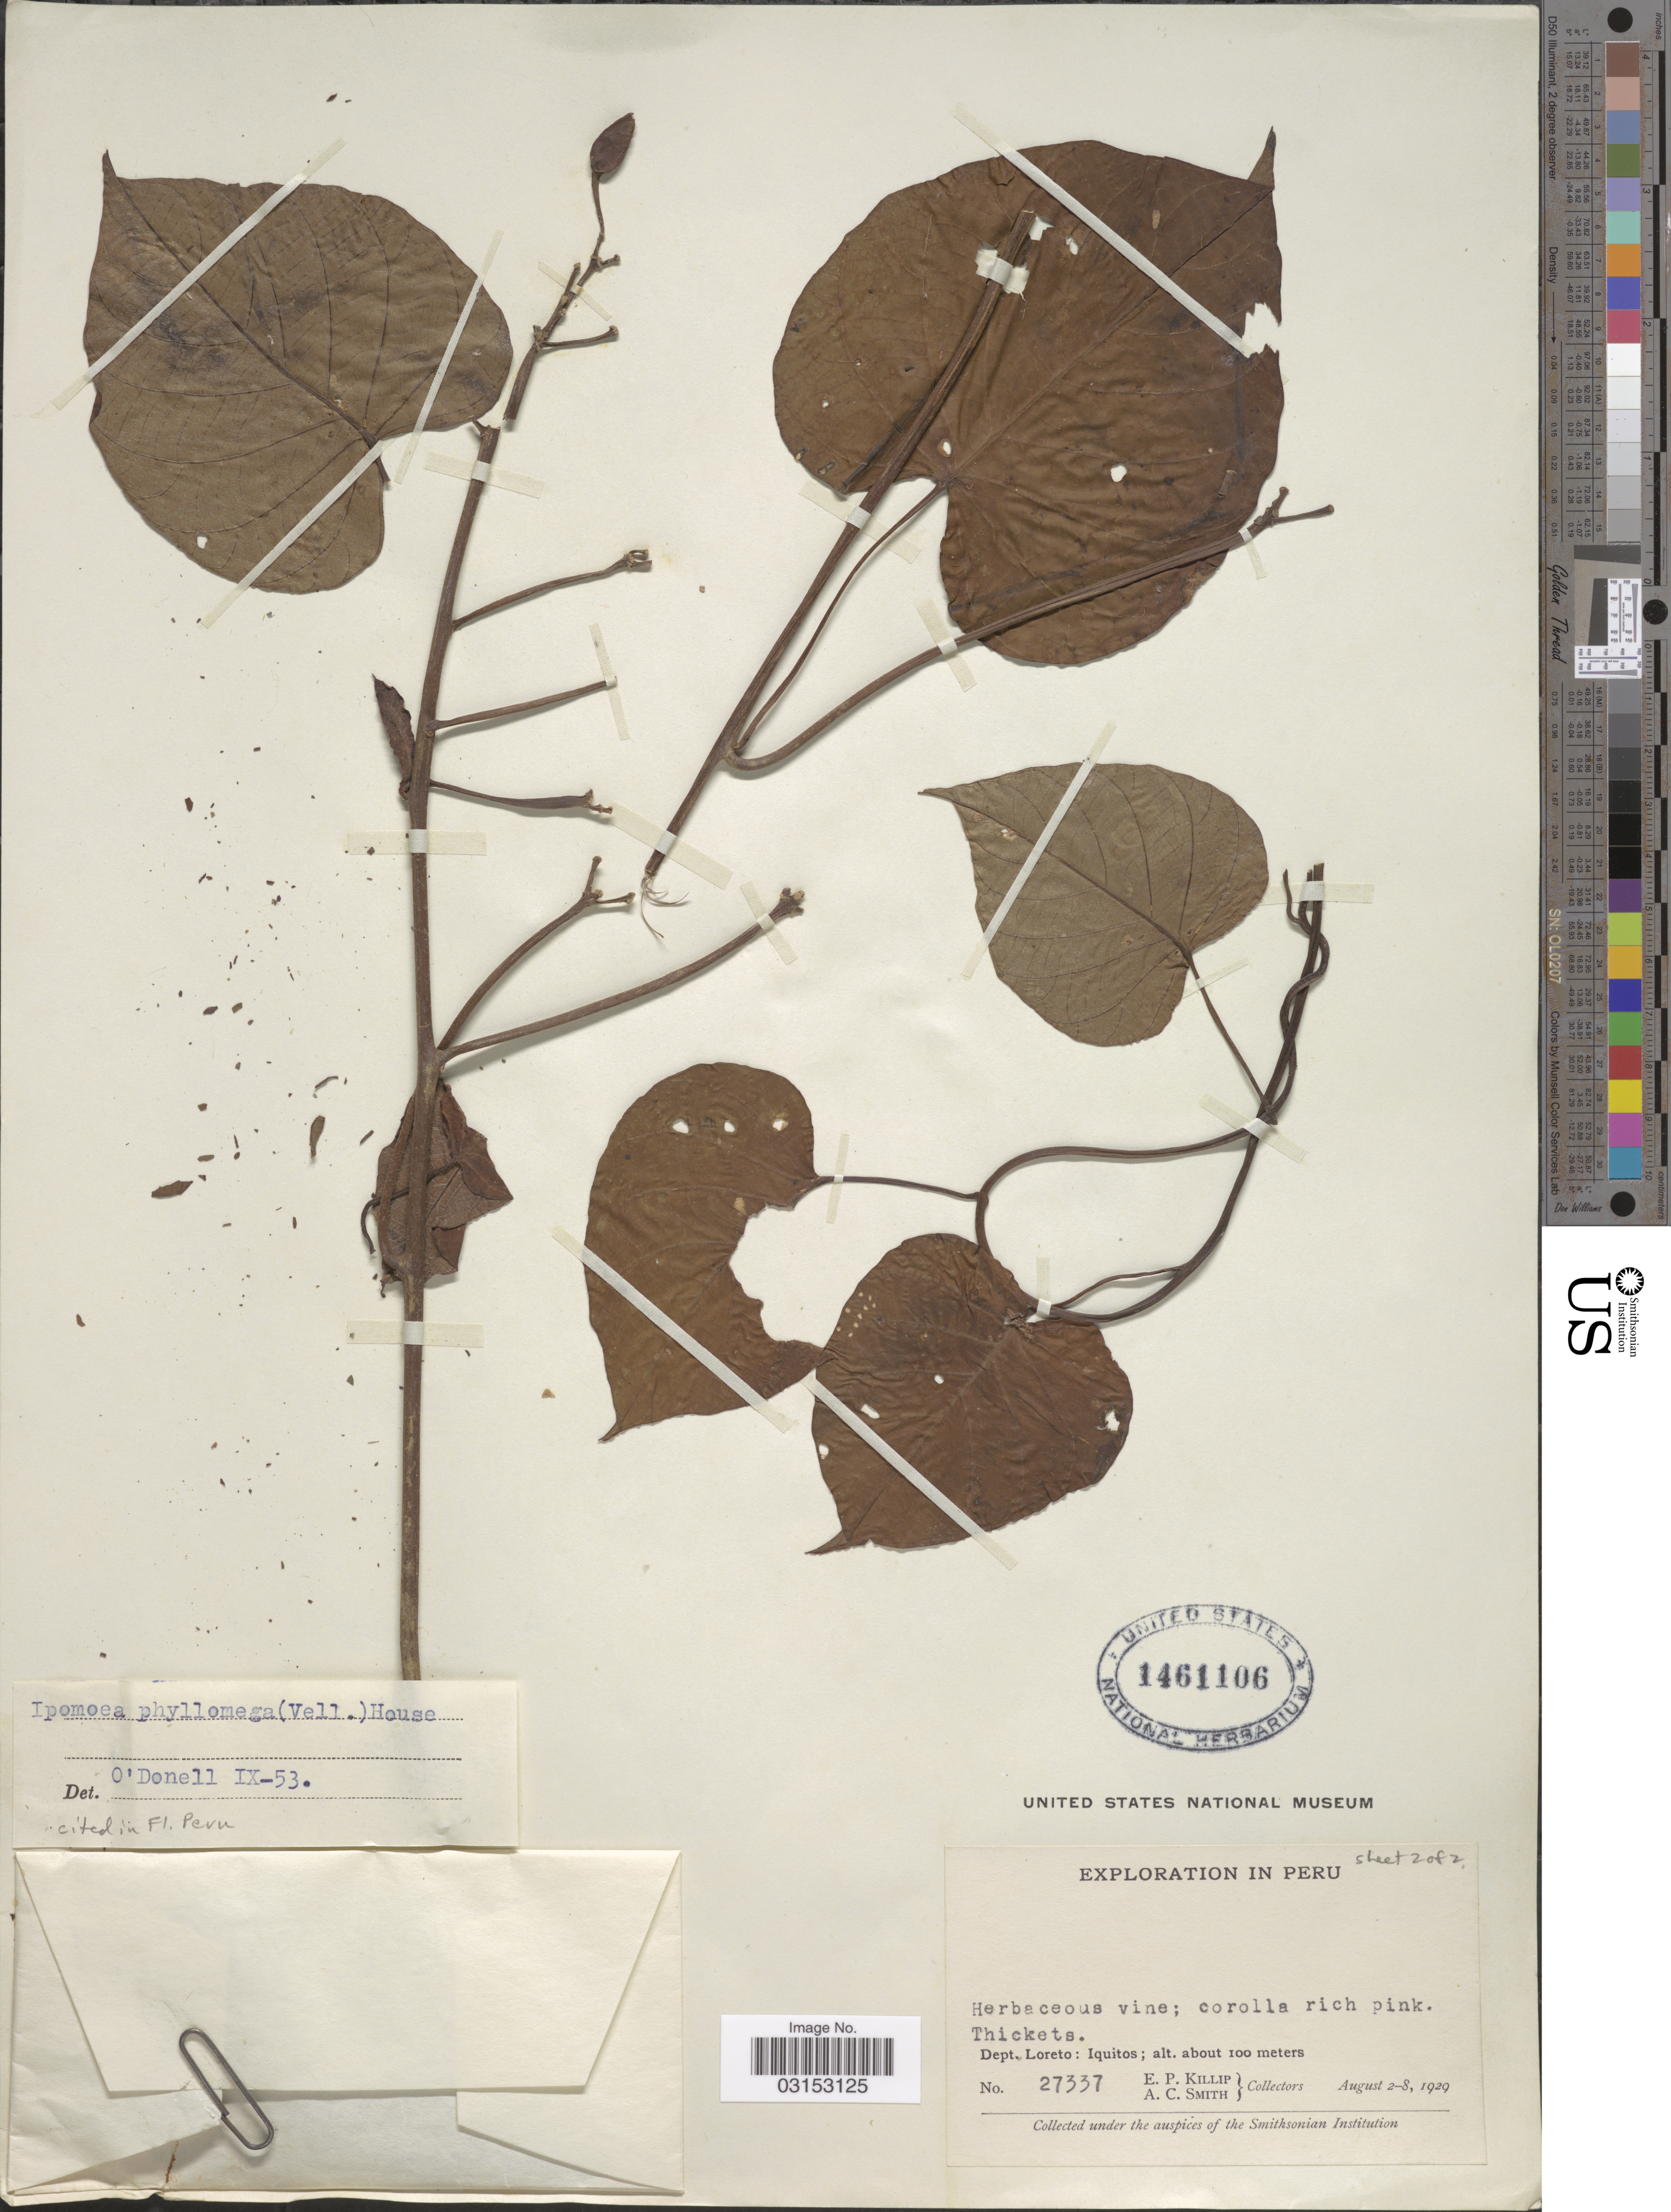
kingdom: Plantae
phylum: Tracheophyta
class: Magnoliopsida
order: Solanales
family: Convolvulaceae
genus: Ipomoea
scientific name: Ipomoea philomega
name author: (Vell.) House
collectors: E. P. Killip & A. C. Smith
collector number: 27337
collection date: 1929-08-02/1929-08-08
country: Peru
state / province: Loreto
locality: Dept. Loreto: Iquitos.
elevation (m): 100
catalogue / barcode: US 1461106